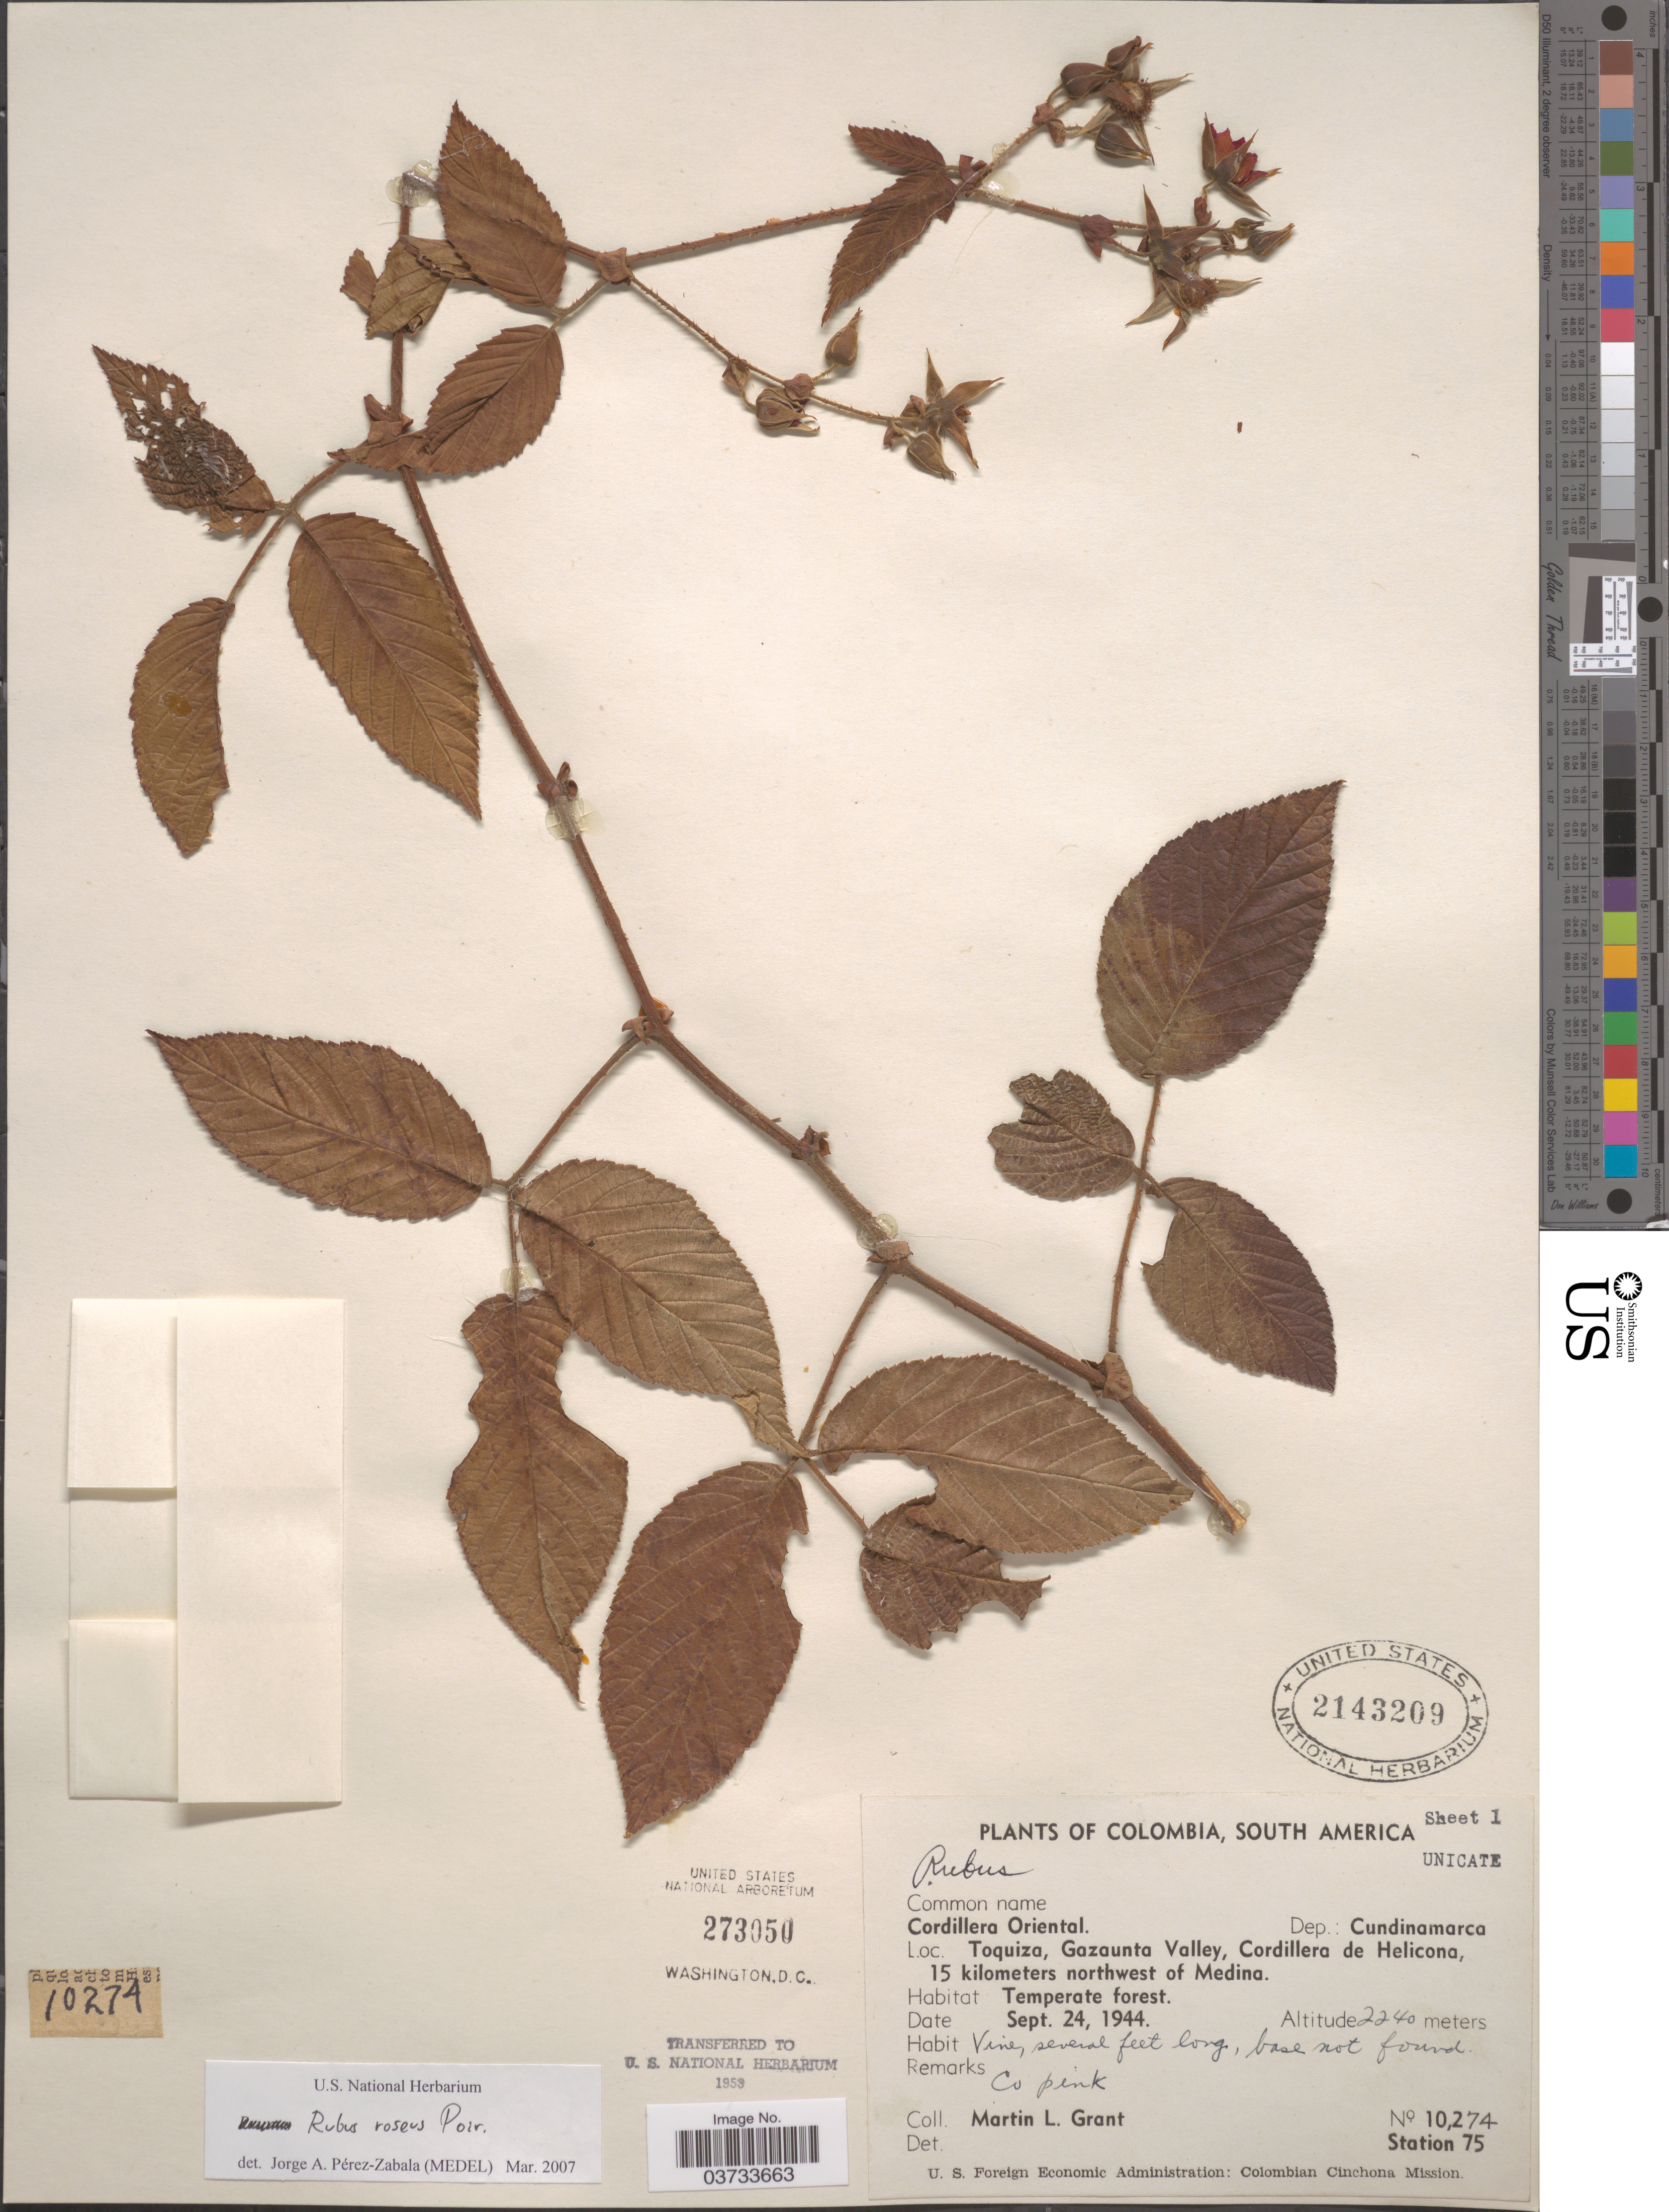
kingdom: Plantae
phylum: Tracheophyta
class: Magnoliopsida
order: Rosales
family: Rosaceae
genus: Rubus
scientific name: Rubus roseus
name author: Poir.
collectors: M. L. Grant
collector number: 10274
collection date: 1944-09-24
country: Colombia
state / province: Cundinamarca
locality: Cordillera Oriental. Dep.: Cundinamarca. Toquiza, Gazaunta Valley, Cordillera de Helicona, 15 kilometers northwest of Medina. Station 75.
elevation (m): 2240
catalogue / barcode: US 2143209